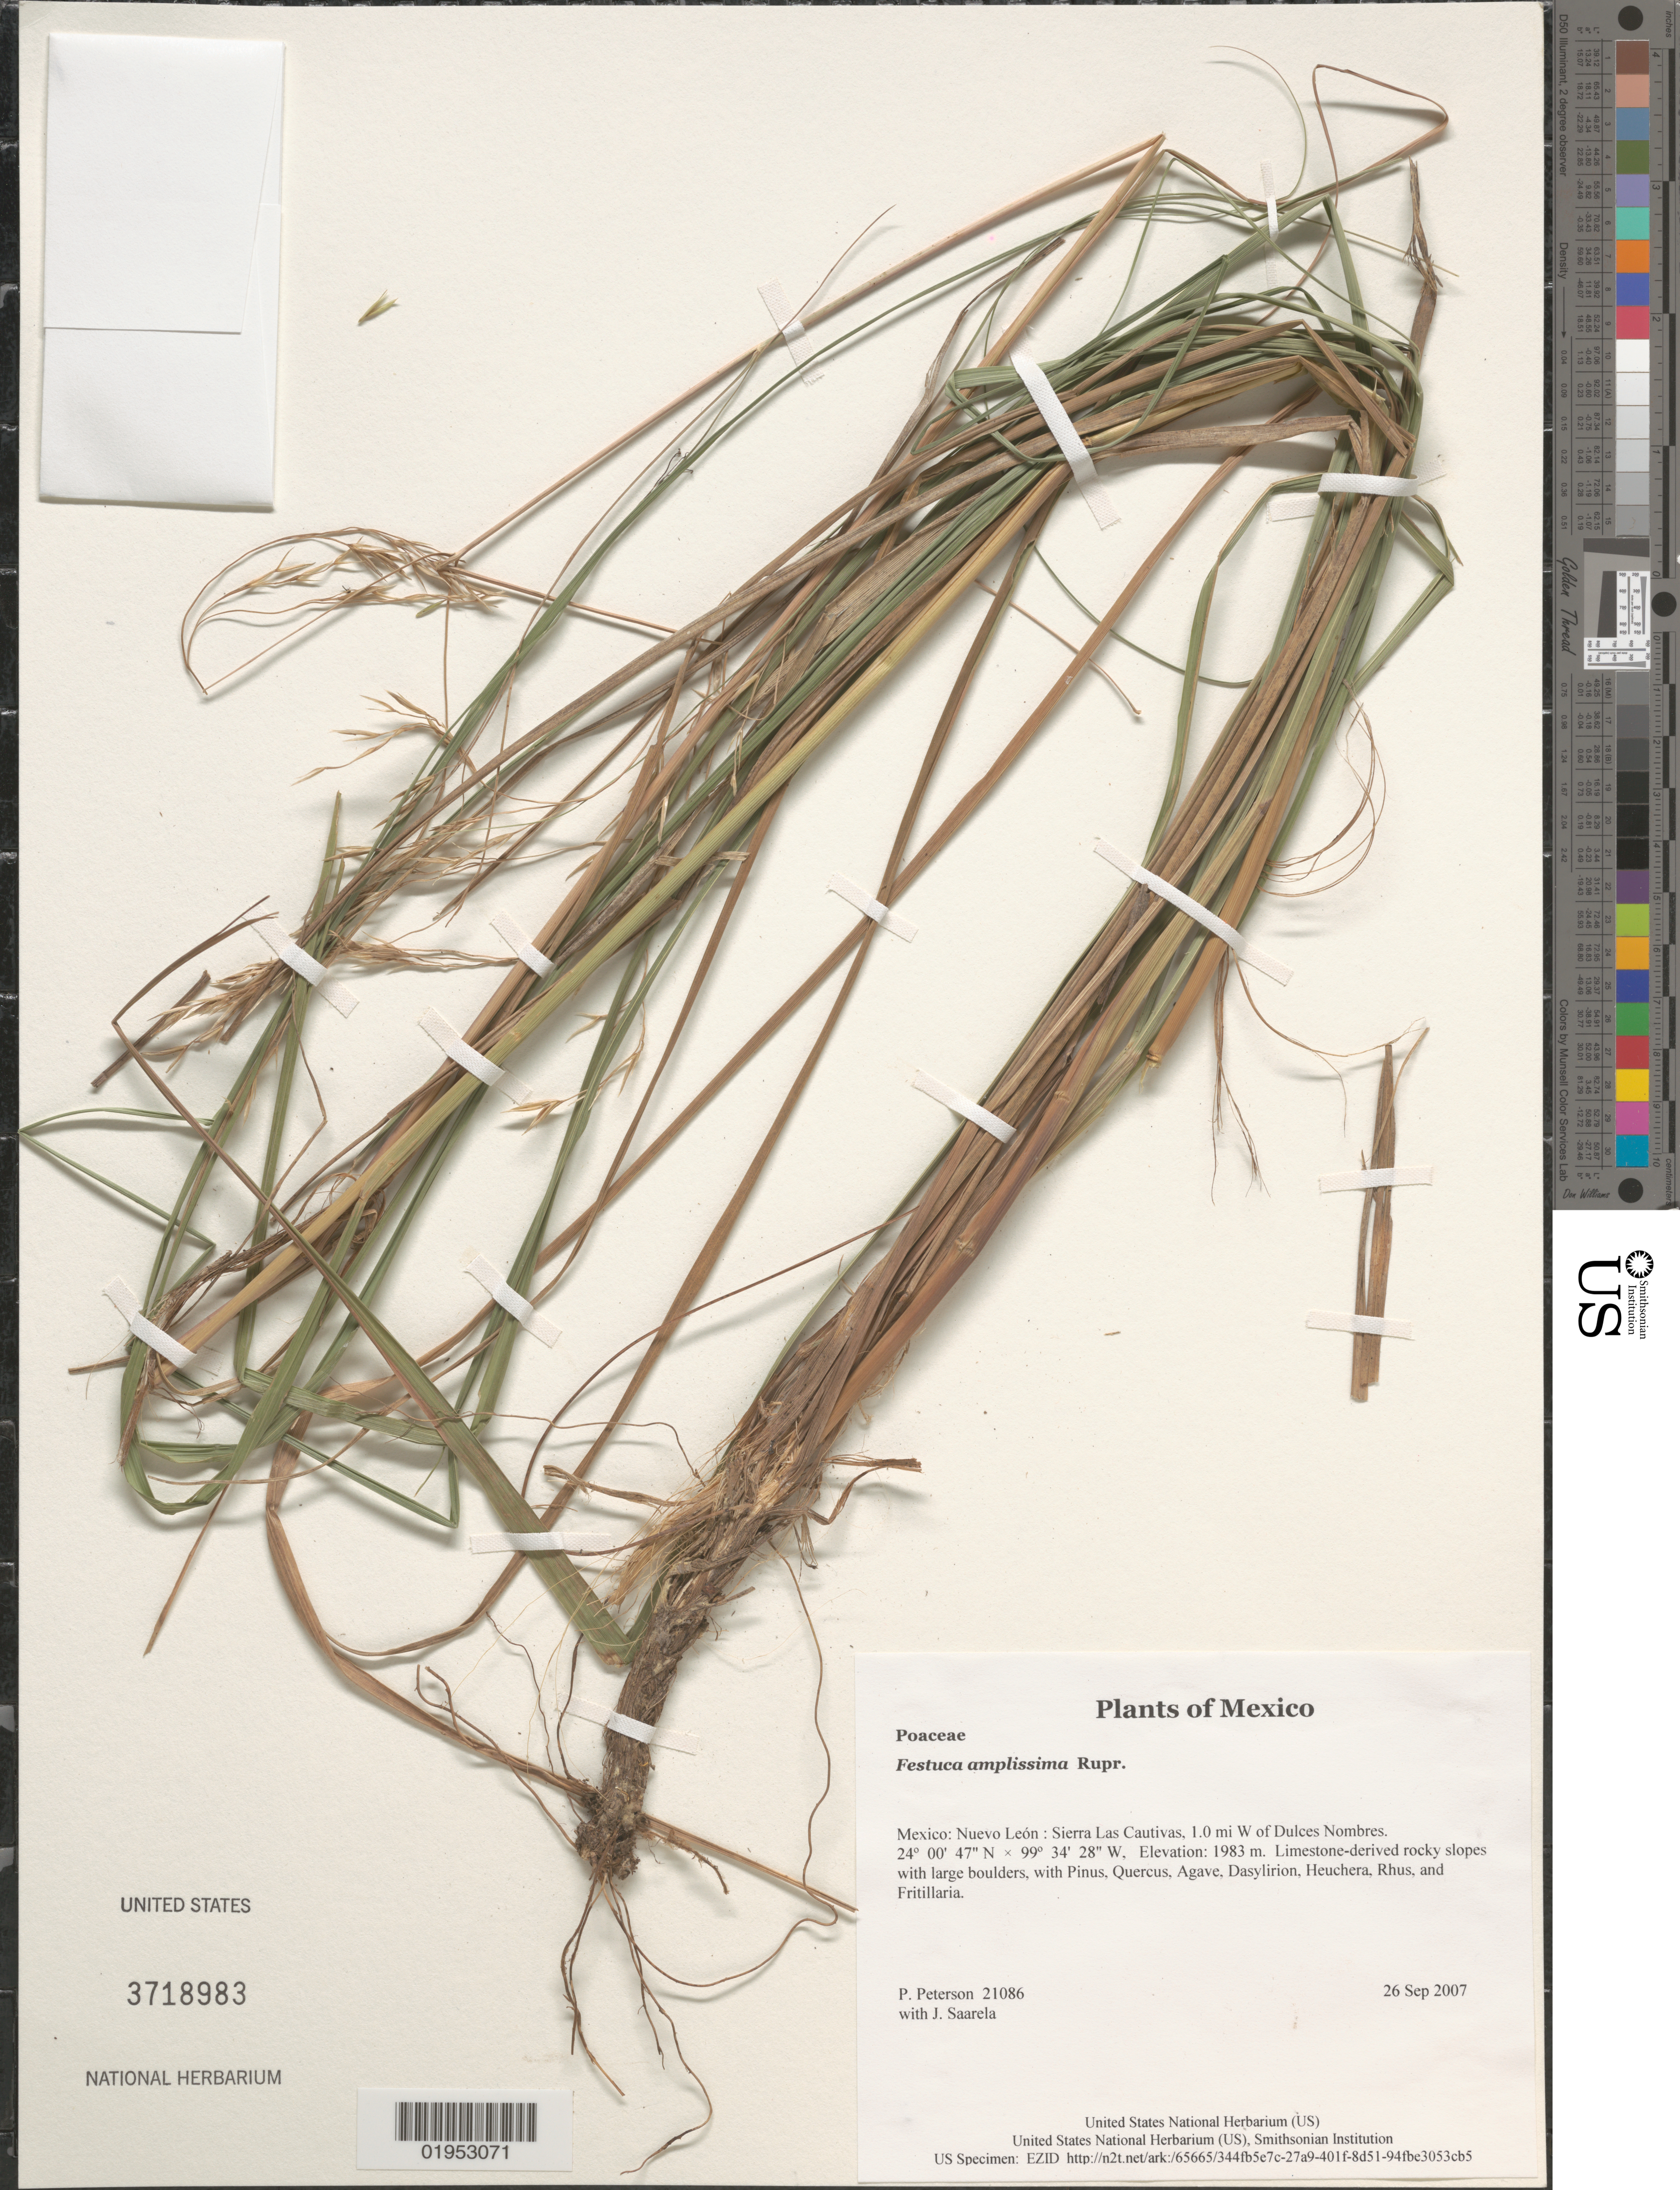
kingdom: Plantae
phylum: Tracheophyta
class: Liliopsida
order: Poales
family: Poaceae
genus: Festuca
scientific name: Festuca amplissima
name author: Rupr.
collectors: P. M. Peterson & J. Saarela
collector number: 21086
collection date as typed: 26 Sep 2007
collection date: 2007-09-26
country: Mexico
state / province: Nuevo León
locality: Sierra Las Cautivas, 1.0 mi W of Dulces Nombres.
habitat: Limestone-derived rocky slopes with large boulders, with Pinus, Quercus, Agave, Dasylirion, Heuchera, Rhus, and Fritillaria.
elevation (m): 1983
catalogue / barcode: US 3718983